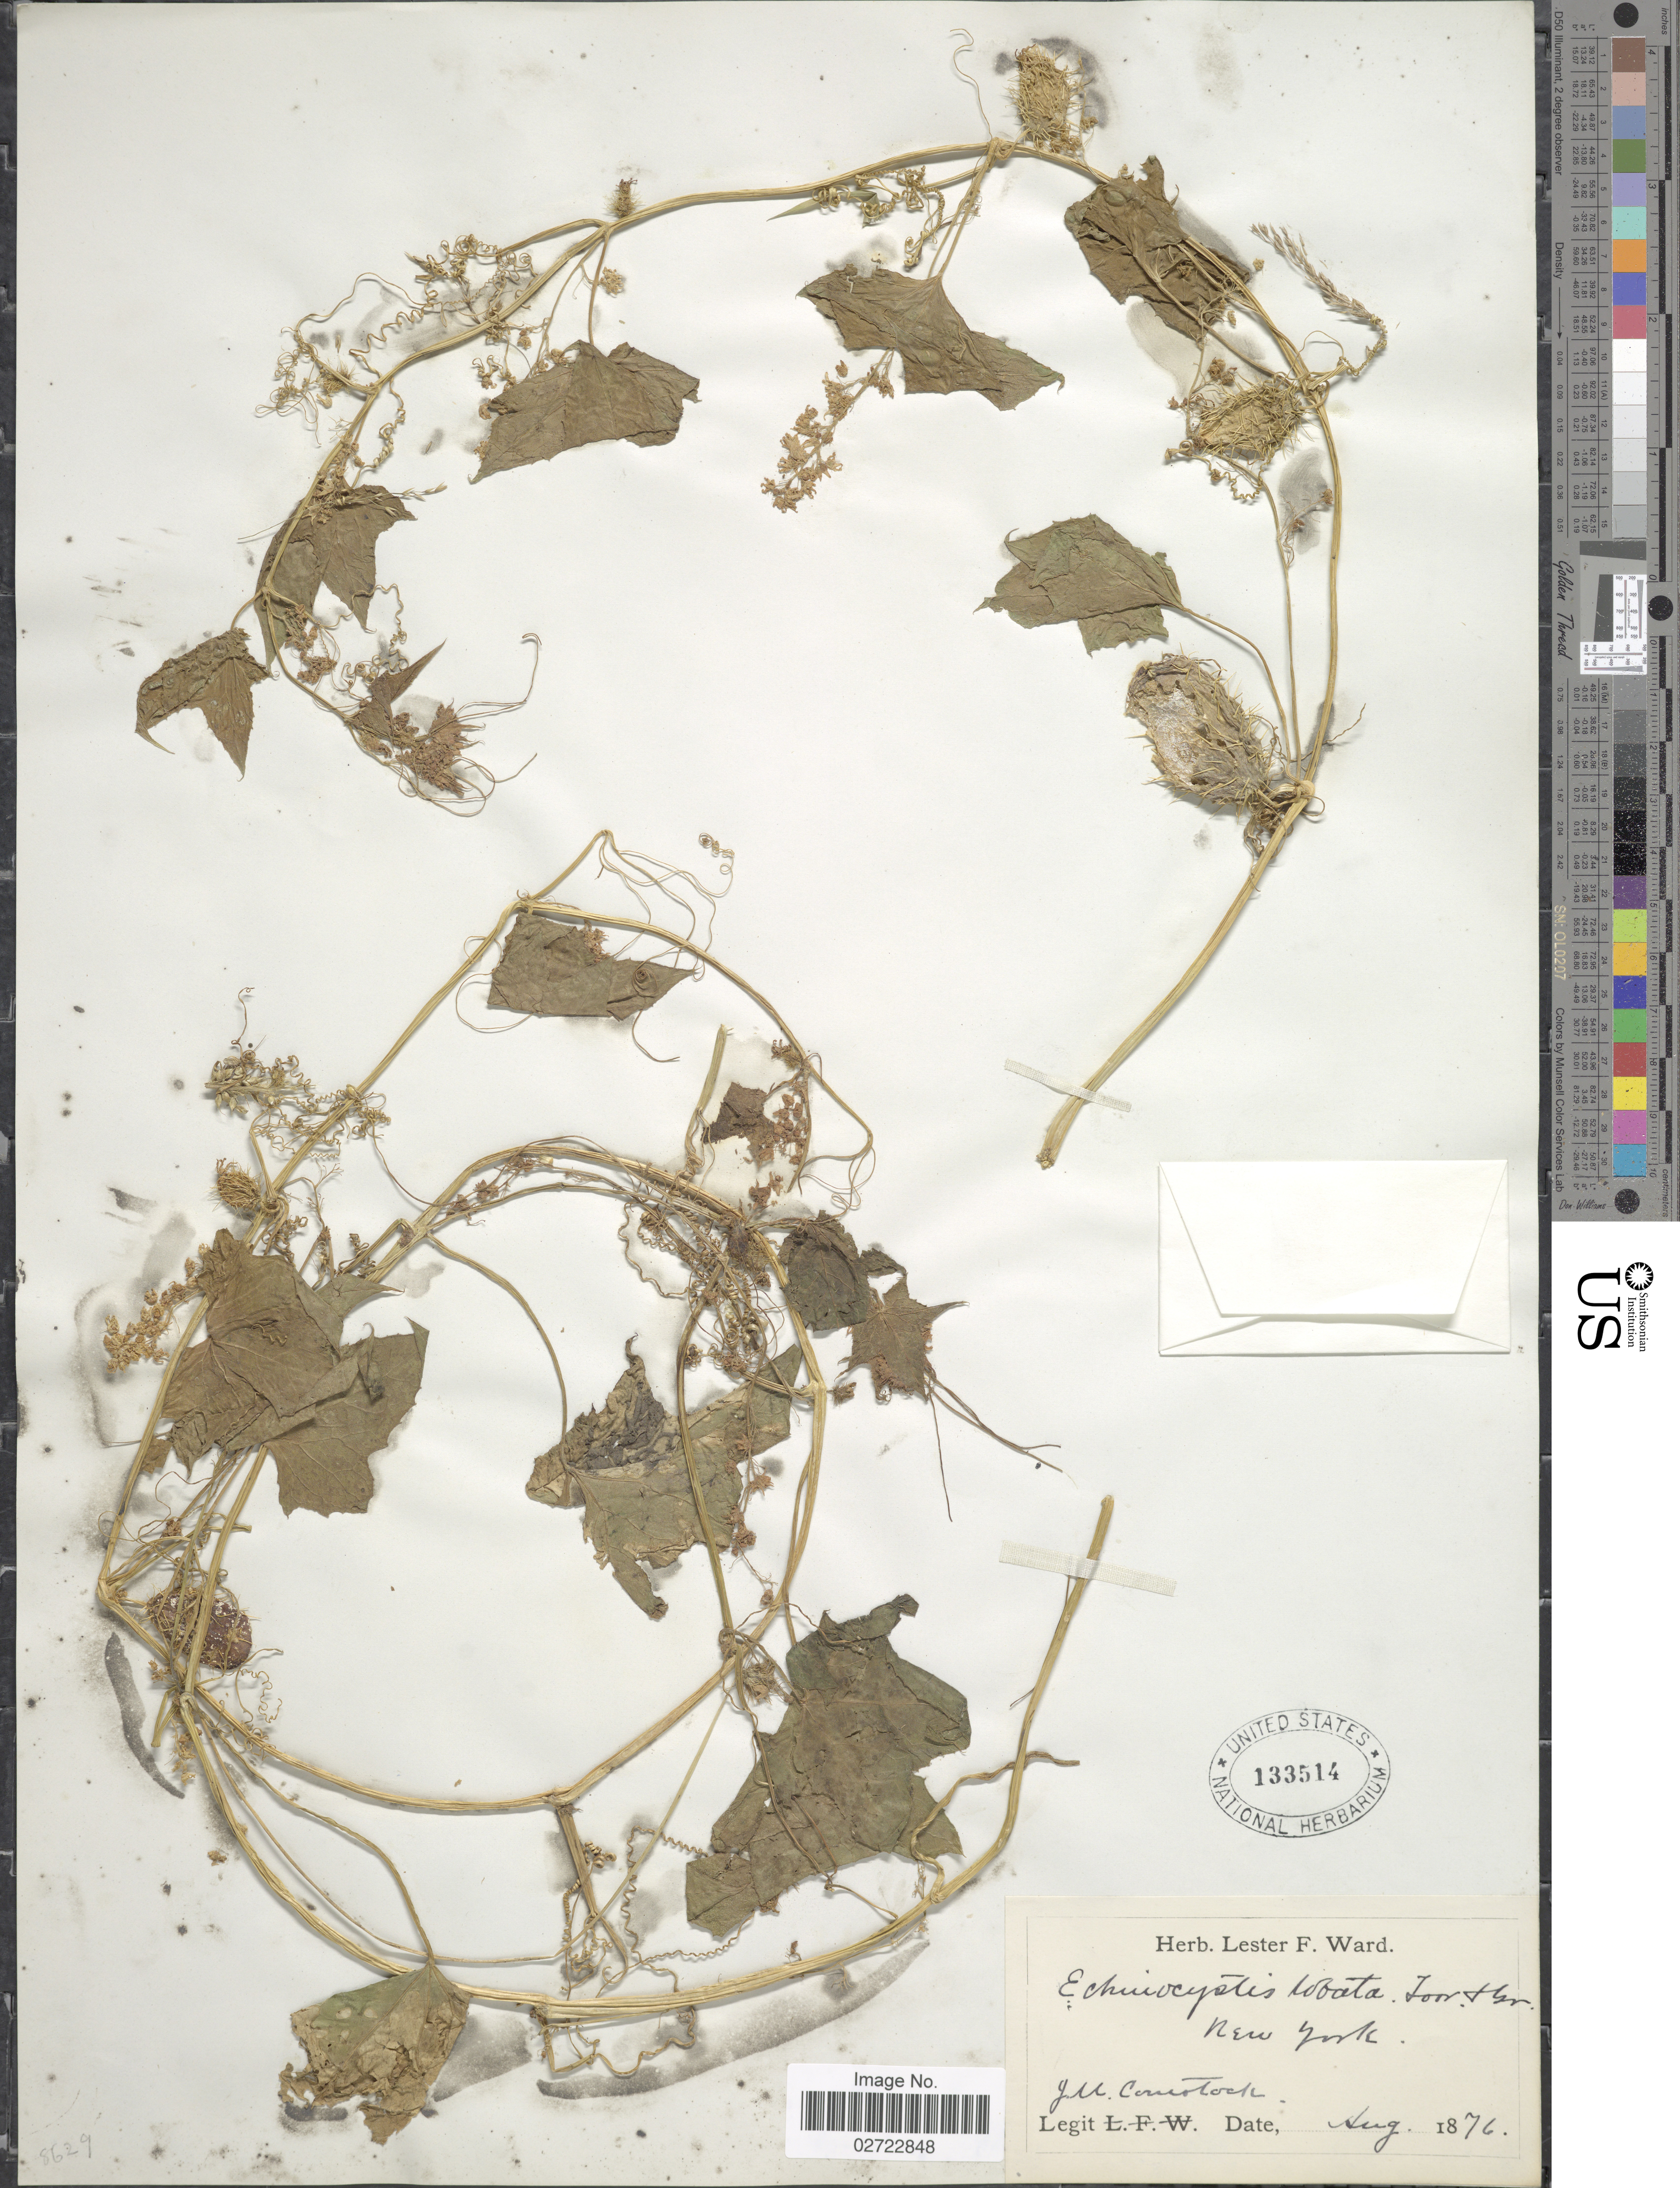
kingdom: Plantae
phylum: Tracheophyta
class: Magnoliopsida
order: Cucurbitales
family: Cucurbitaceae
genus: Echinocystis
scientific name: Echinocystis lobata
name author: (Michx.) Torr. & A. Gray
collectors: J. Comstock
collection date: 1876-08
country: United States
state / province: New York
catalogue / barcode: US 133514